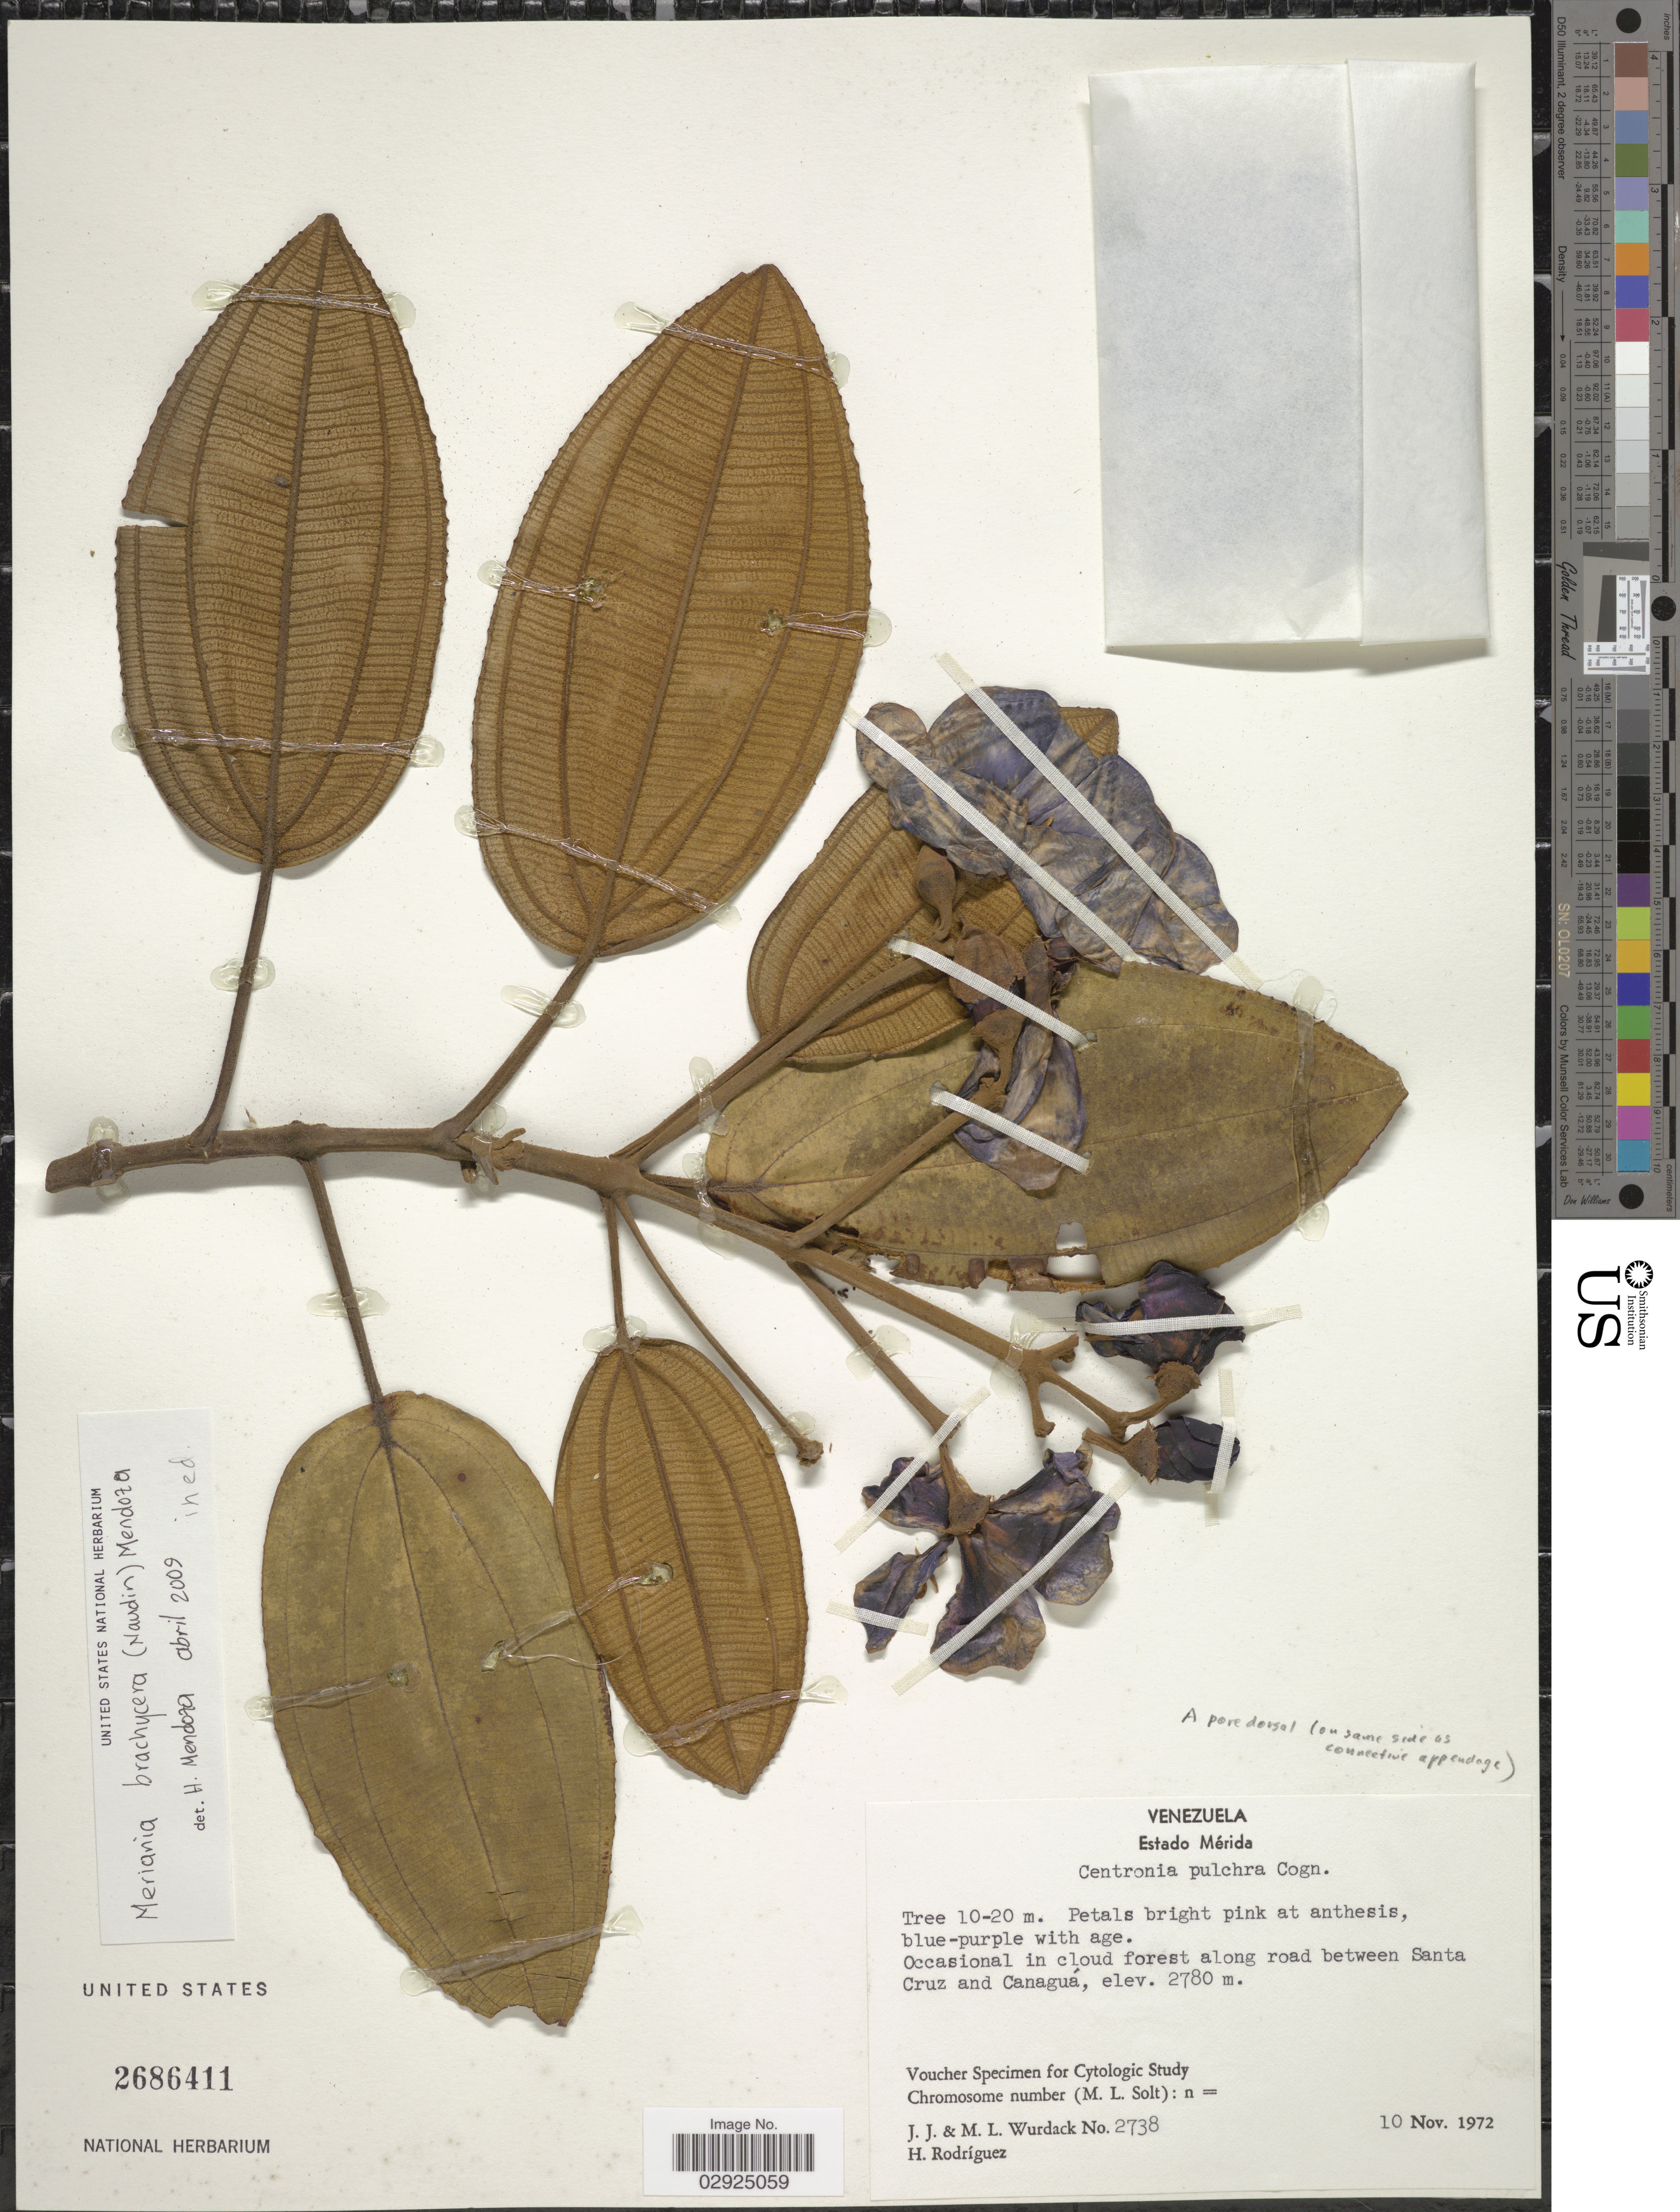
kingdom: Plantae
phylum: Tracheophyta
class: Magnoliopsida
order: Myrtales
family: Melastomataceae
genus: Meriania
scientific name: Meriania brachycera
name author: (Naudin) Humberto Mend. & Fern. Alonso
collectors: J. J. Wurdack, M. L. Wurdack & H. Rodriguez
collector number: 2738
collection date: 1972-11-10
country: Venezuela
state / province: Mérida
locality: Occasional in cloud forest along road between Santa Cruz and Canaguá.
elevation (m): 2780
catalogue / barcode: US 2686411